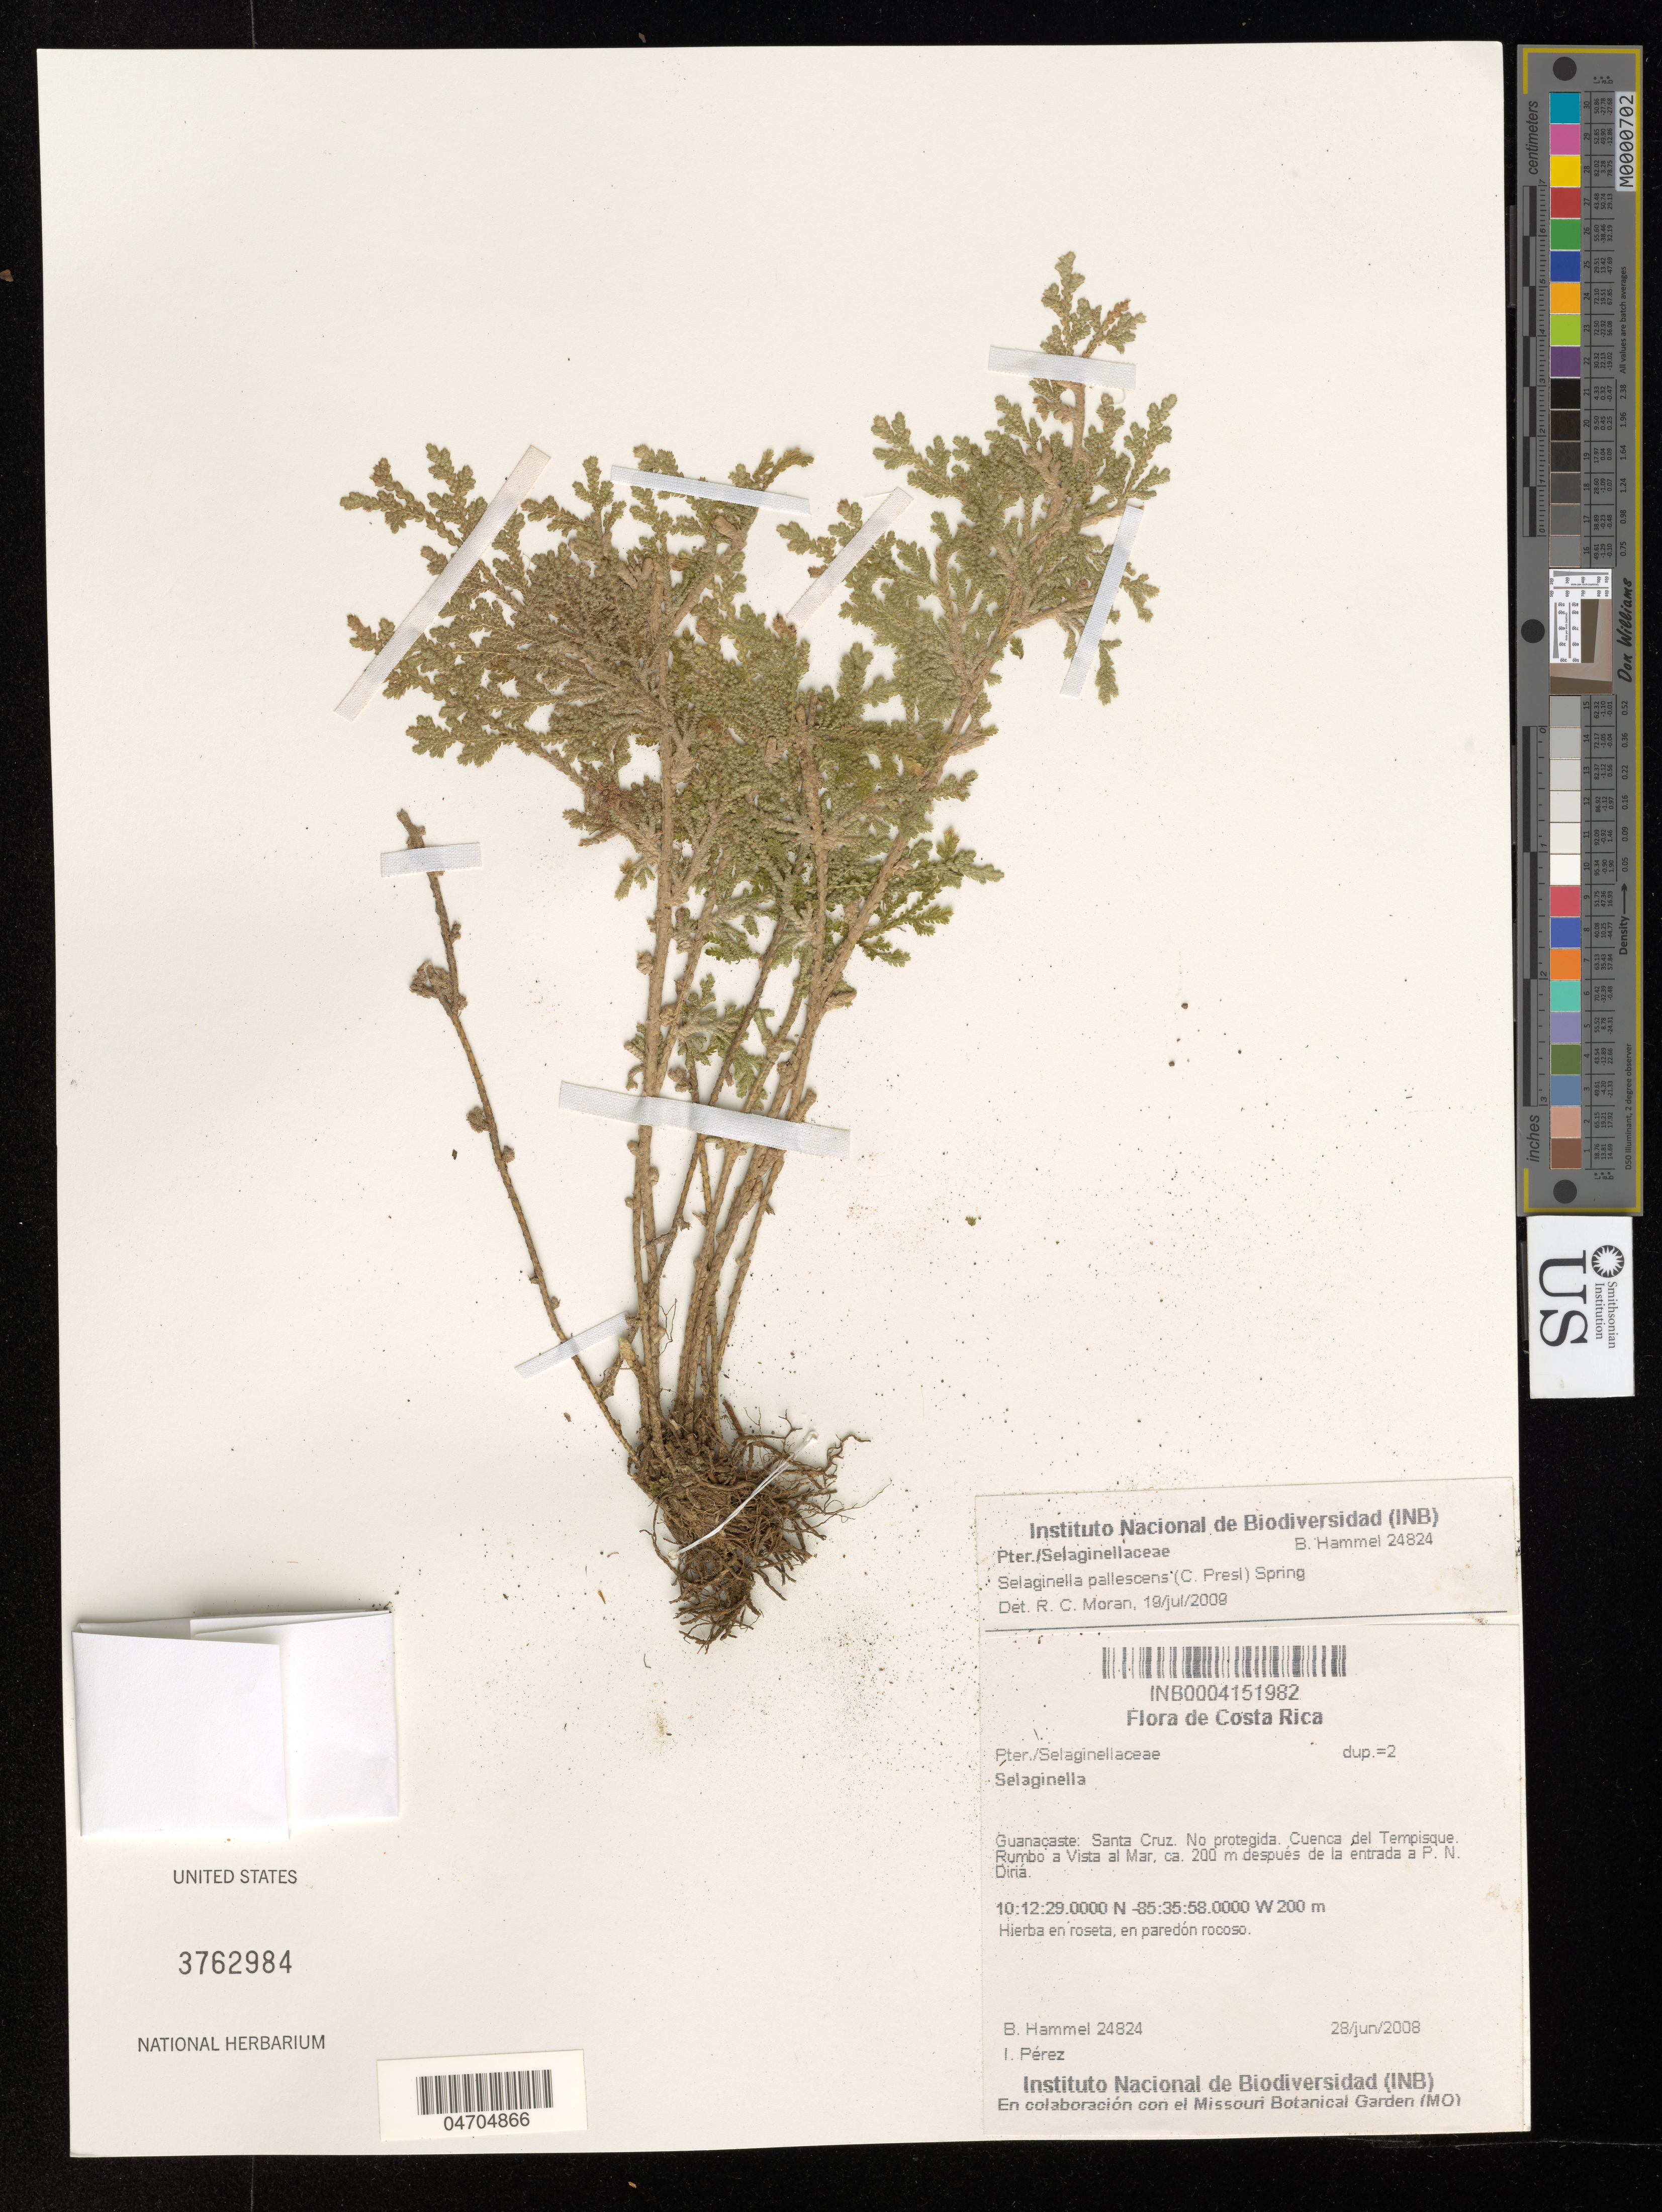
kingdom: Plantae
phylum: Tracheophyta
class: Lycopodiopsida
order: Selaginellales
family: Selaginellaceae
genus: Selaginella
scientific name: Selaginella pallescens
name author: (C. Presl) Spring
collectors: B. Hammel & I. Perez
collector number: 24824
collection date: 2008-06-28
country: Costa Rica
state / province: Guanacaste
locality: Santa Cruz. No protegida. Cuenca del Tempisque. Rumbo a Vista al Mar, ca. 200 m después de la entrada a P. N. Diriá.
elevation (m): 200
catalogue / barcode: US 3762984